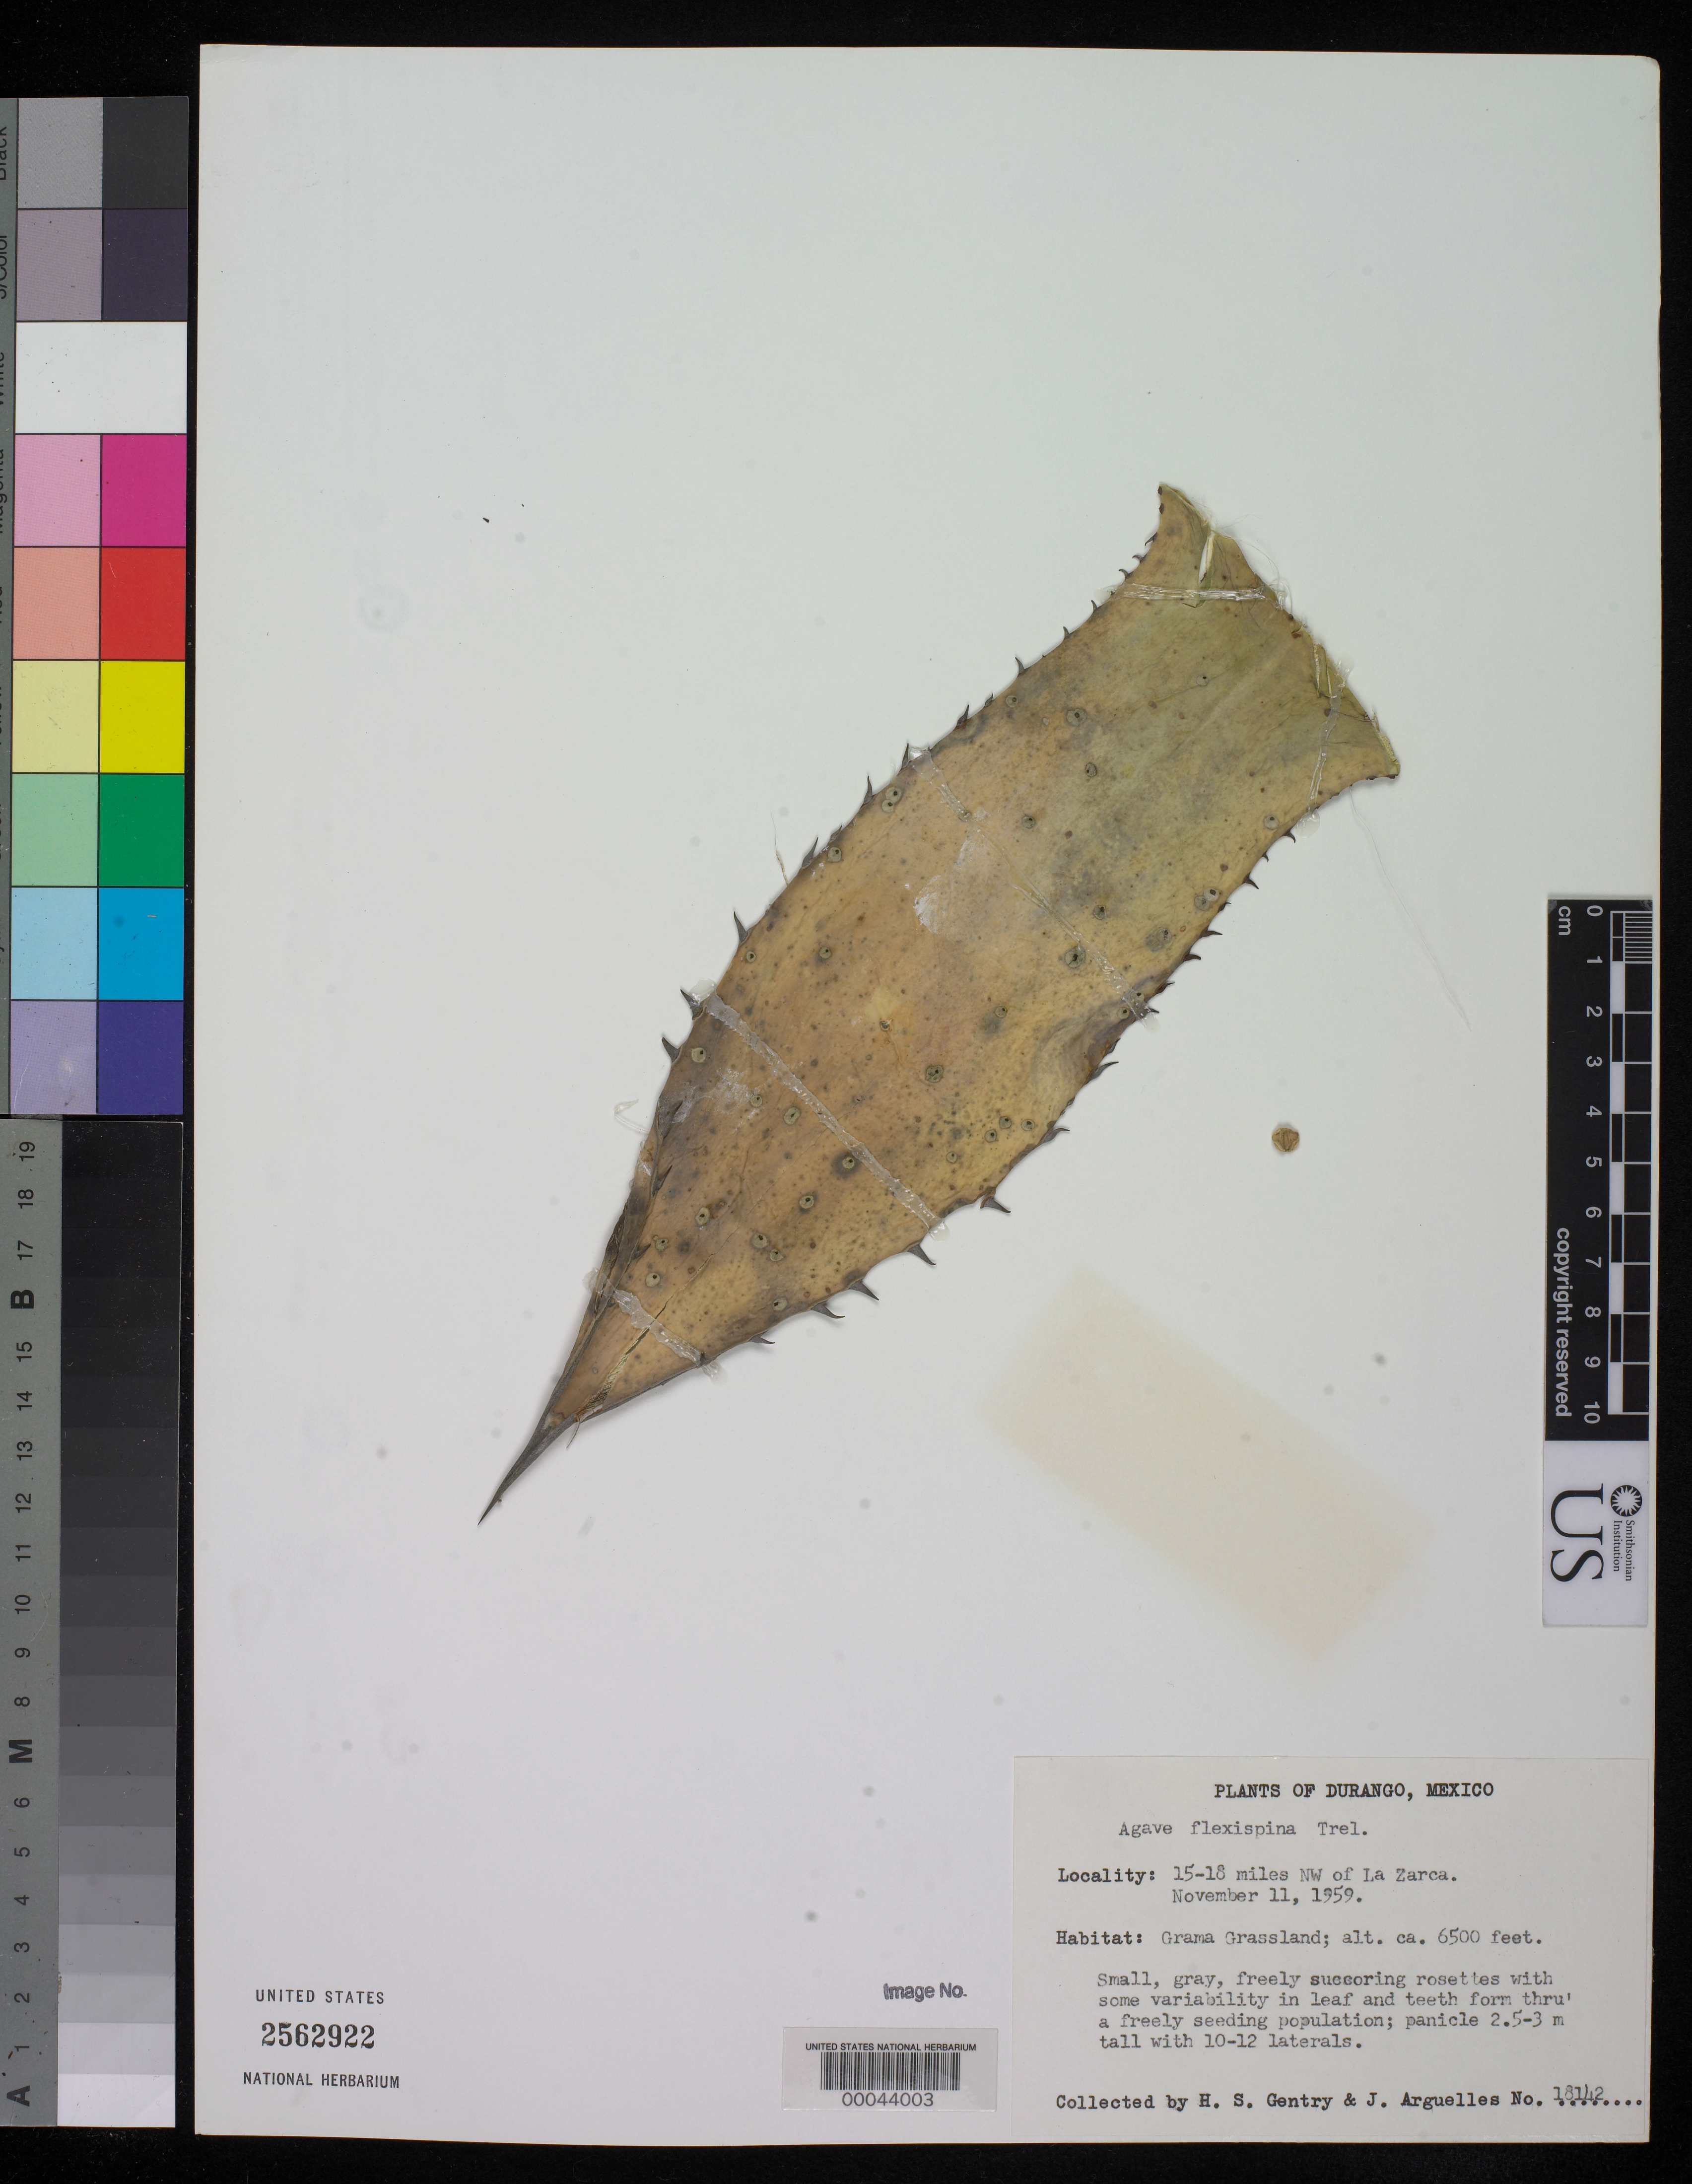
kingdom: Plantae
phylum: Tracheophyta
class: Liliopsida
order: Asparagales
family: Asparagaceae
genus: Agave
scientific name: Agave flexispina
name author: Trel.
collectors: H. S. Gentry & J. Arguelles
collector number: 18142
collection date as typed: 11 Nov 1959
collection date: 1959-11-11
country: Mexico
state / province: Durango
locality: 15-18 mi NW of La Zarca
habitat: Grama grassland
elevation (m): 1981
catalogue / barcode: US 2562922